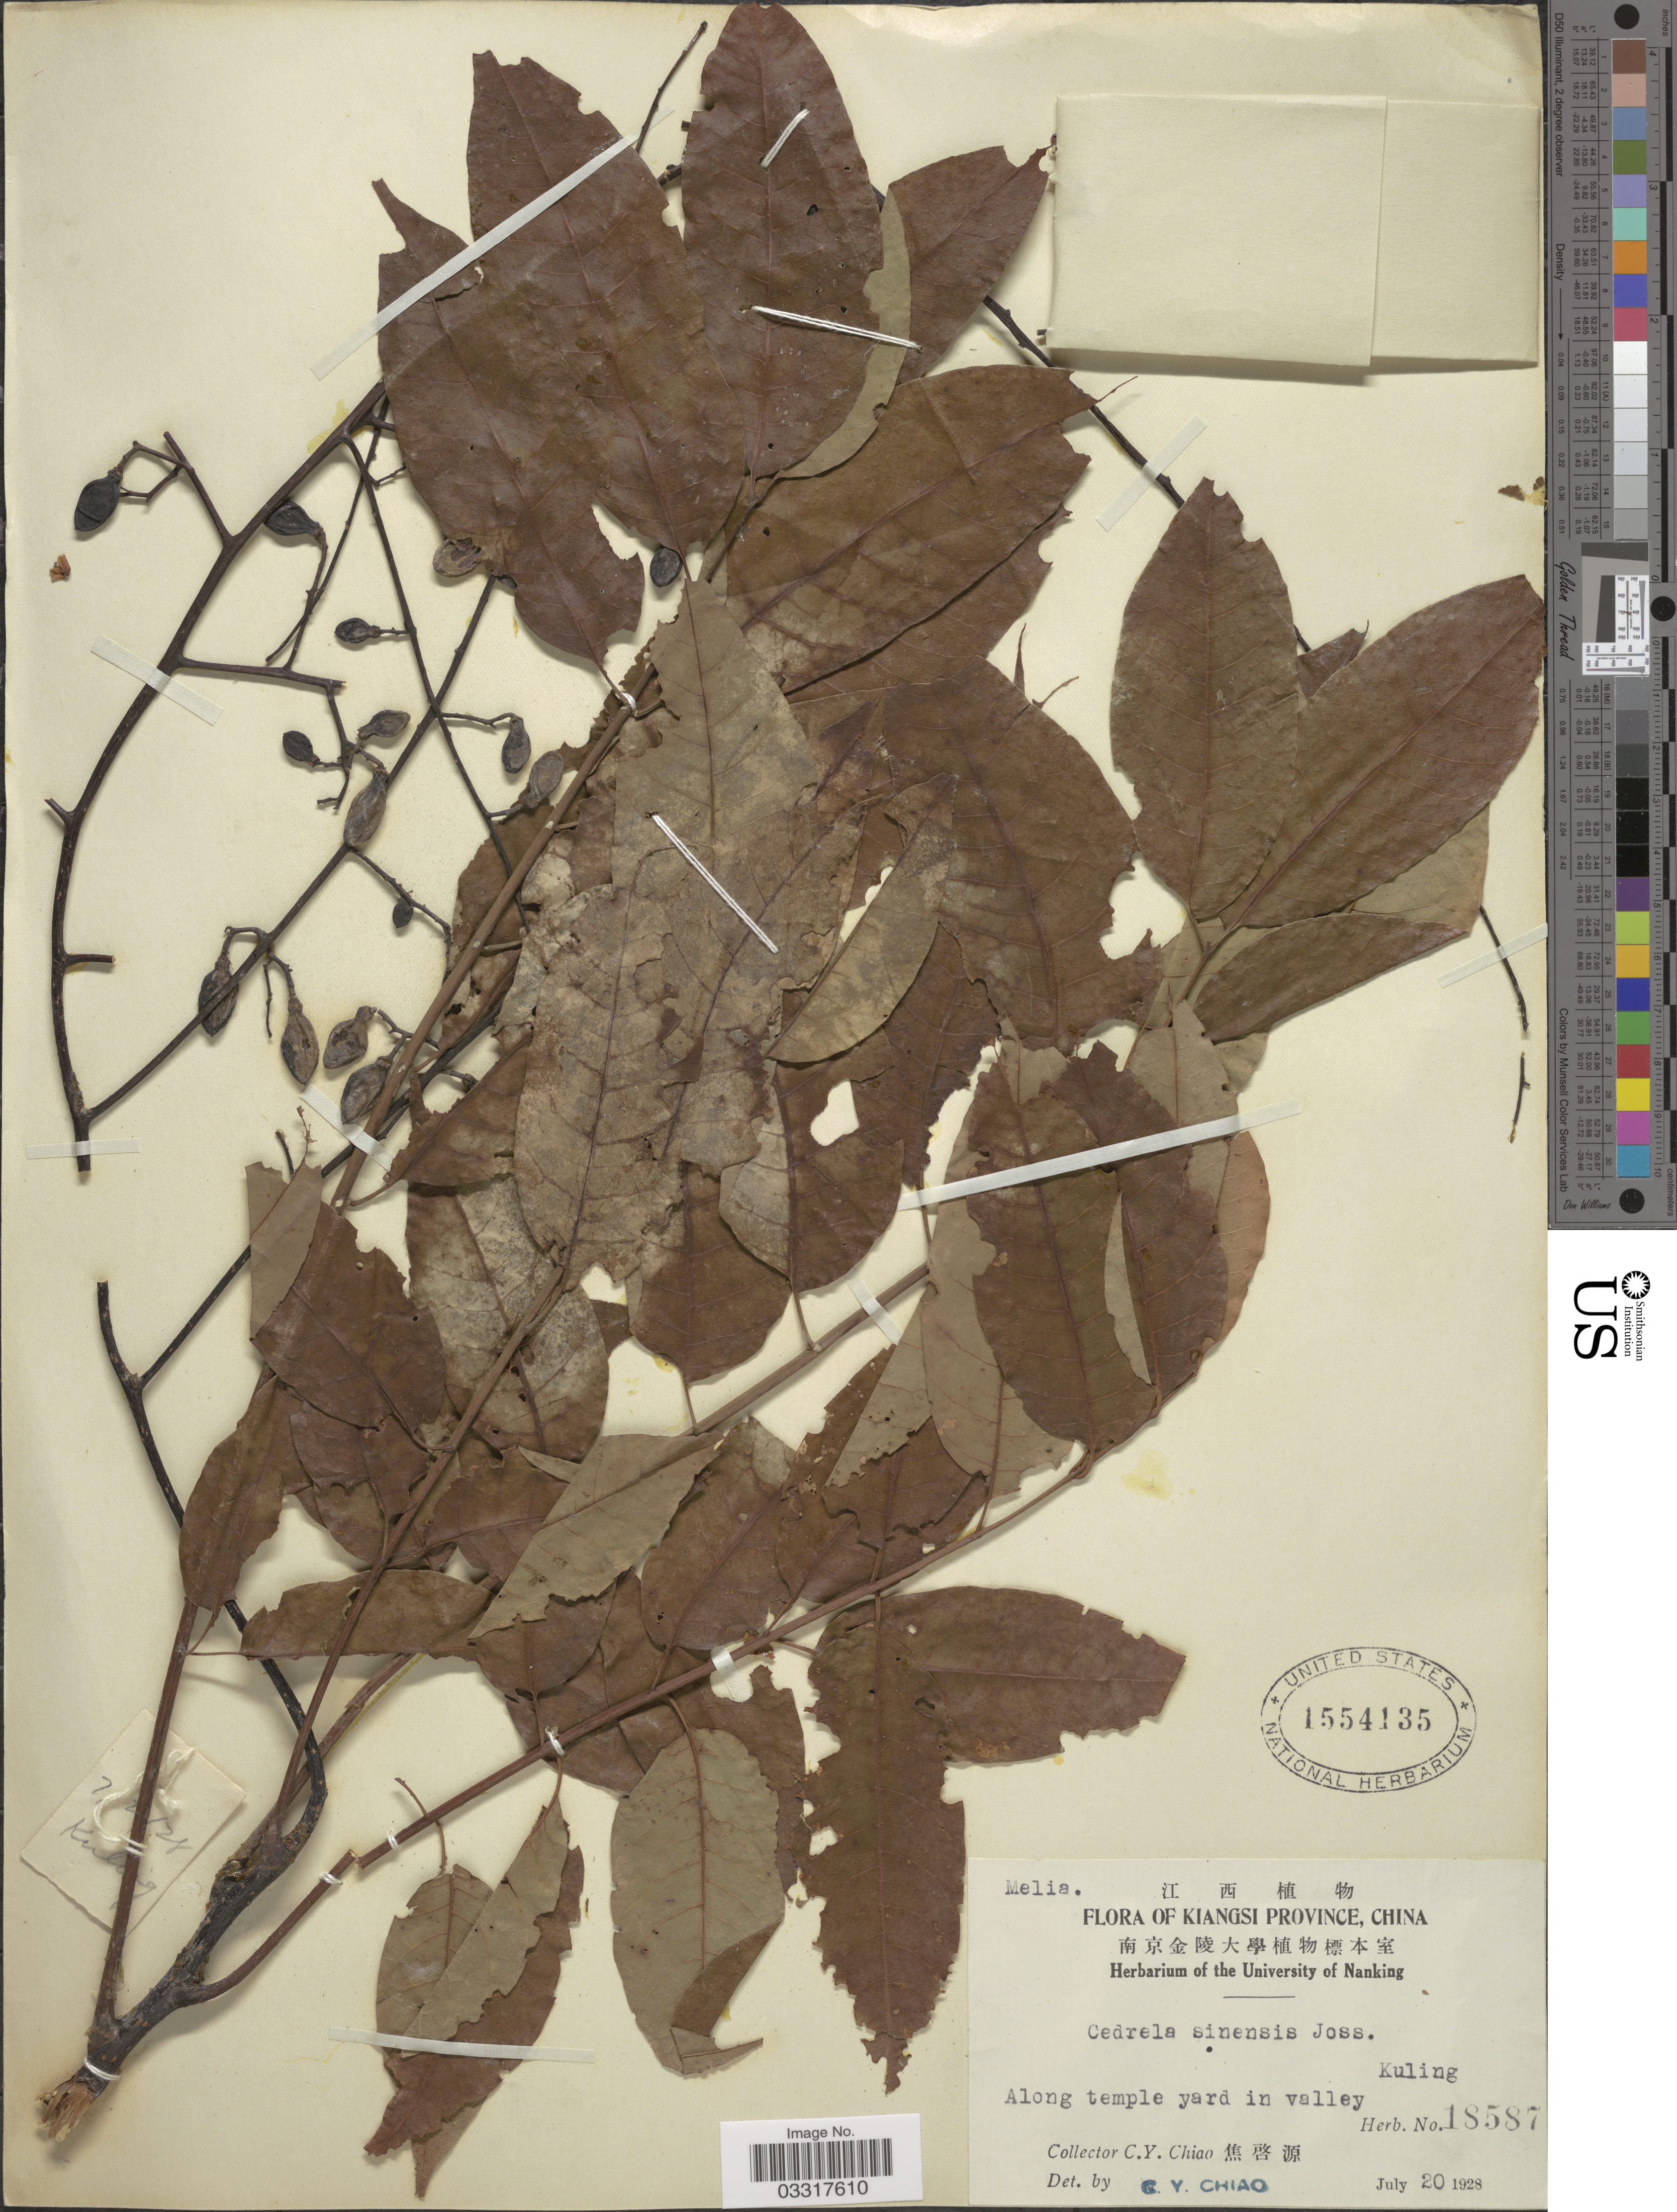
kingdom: Plantae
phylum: Tracheophyta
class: Magnoliopsida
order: Sapindales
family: Meliaceae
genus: Toona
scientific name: Toona sinensis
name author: (A. Juss.) M. Roem.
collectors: C. Y. Chiao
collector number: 18587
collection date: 1928-07-20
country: China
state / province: Jiangxi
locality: Kiansgi Province, Kuling, Along temple yard in valley.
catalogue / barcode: US 1554135